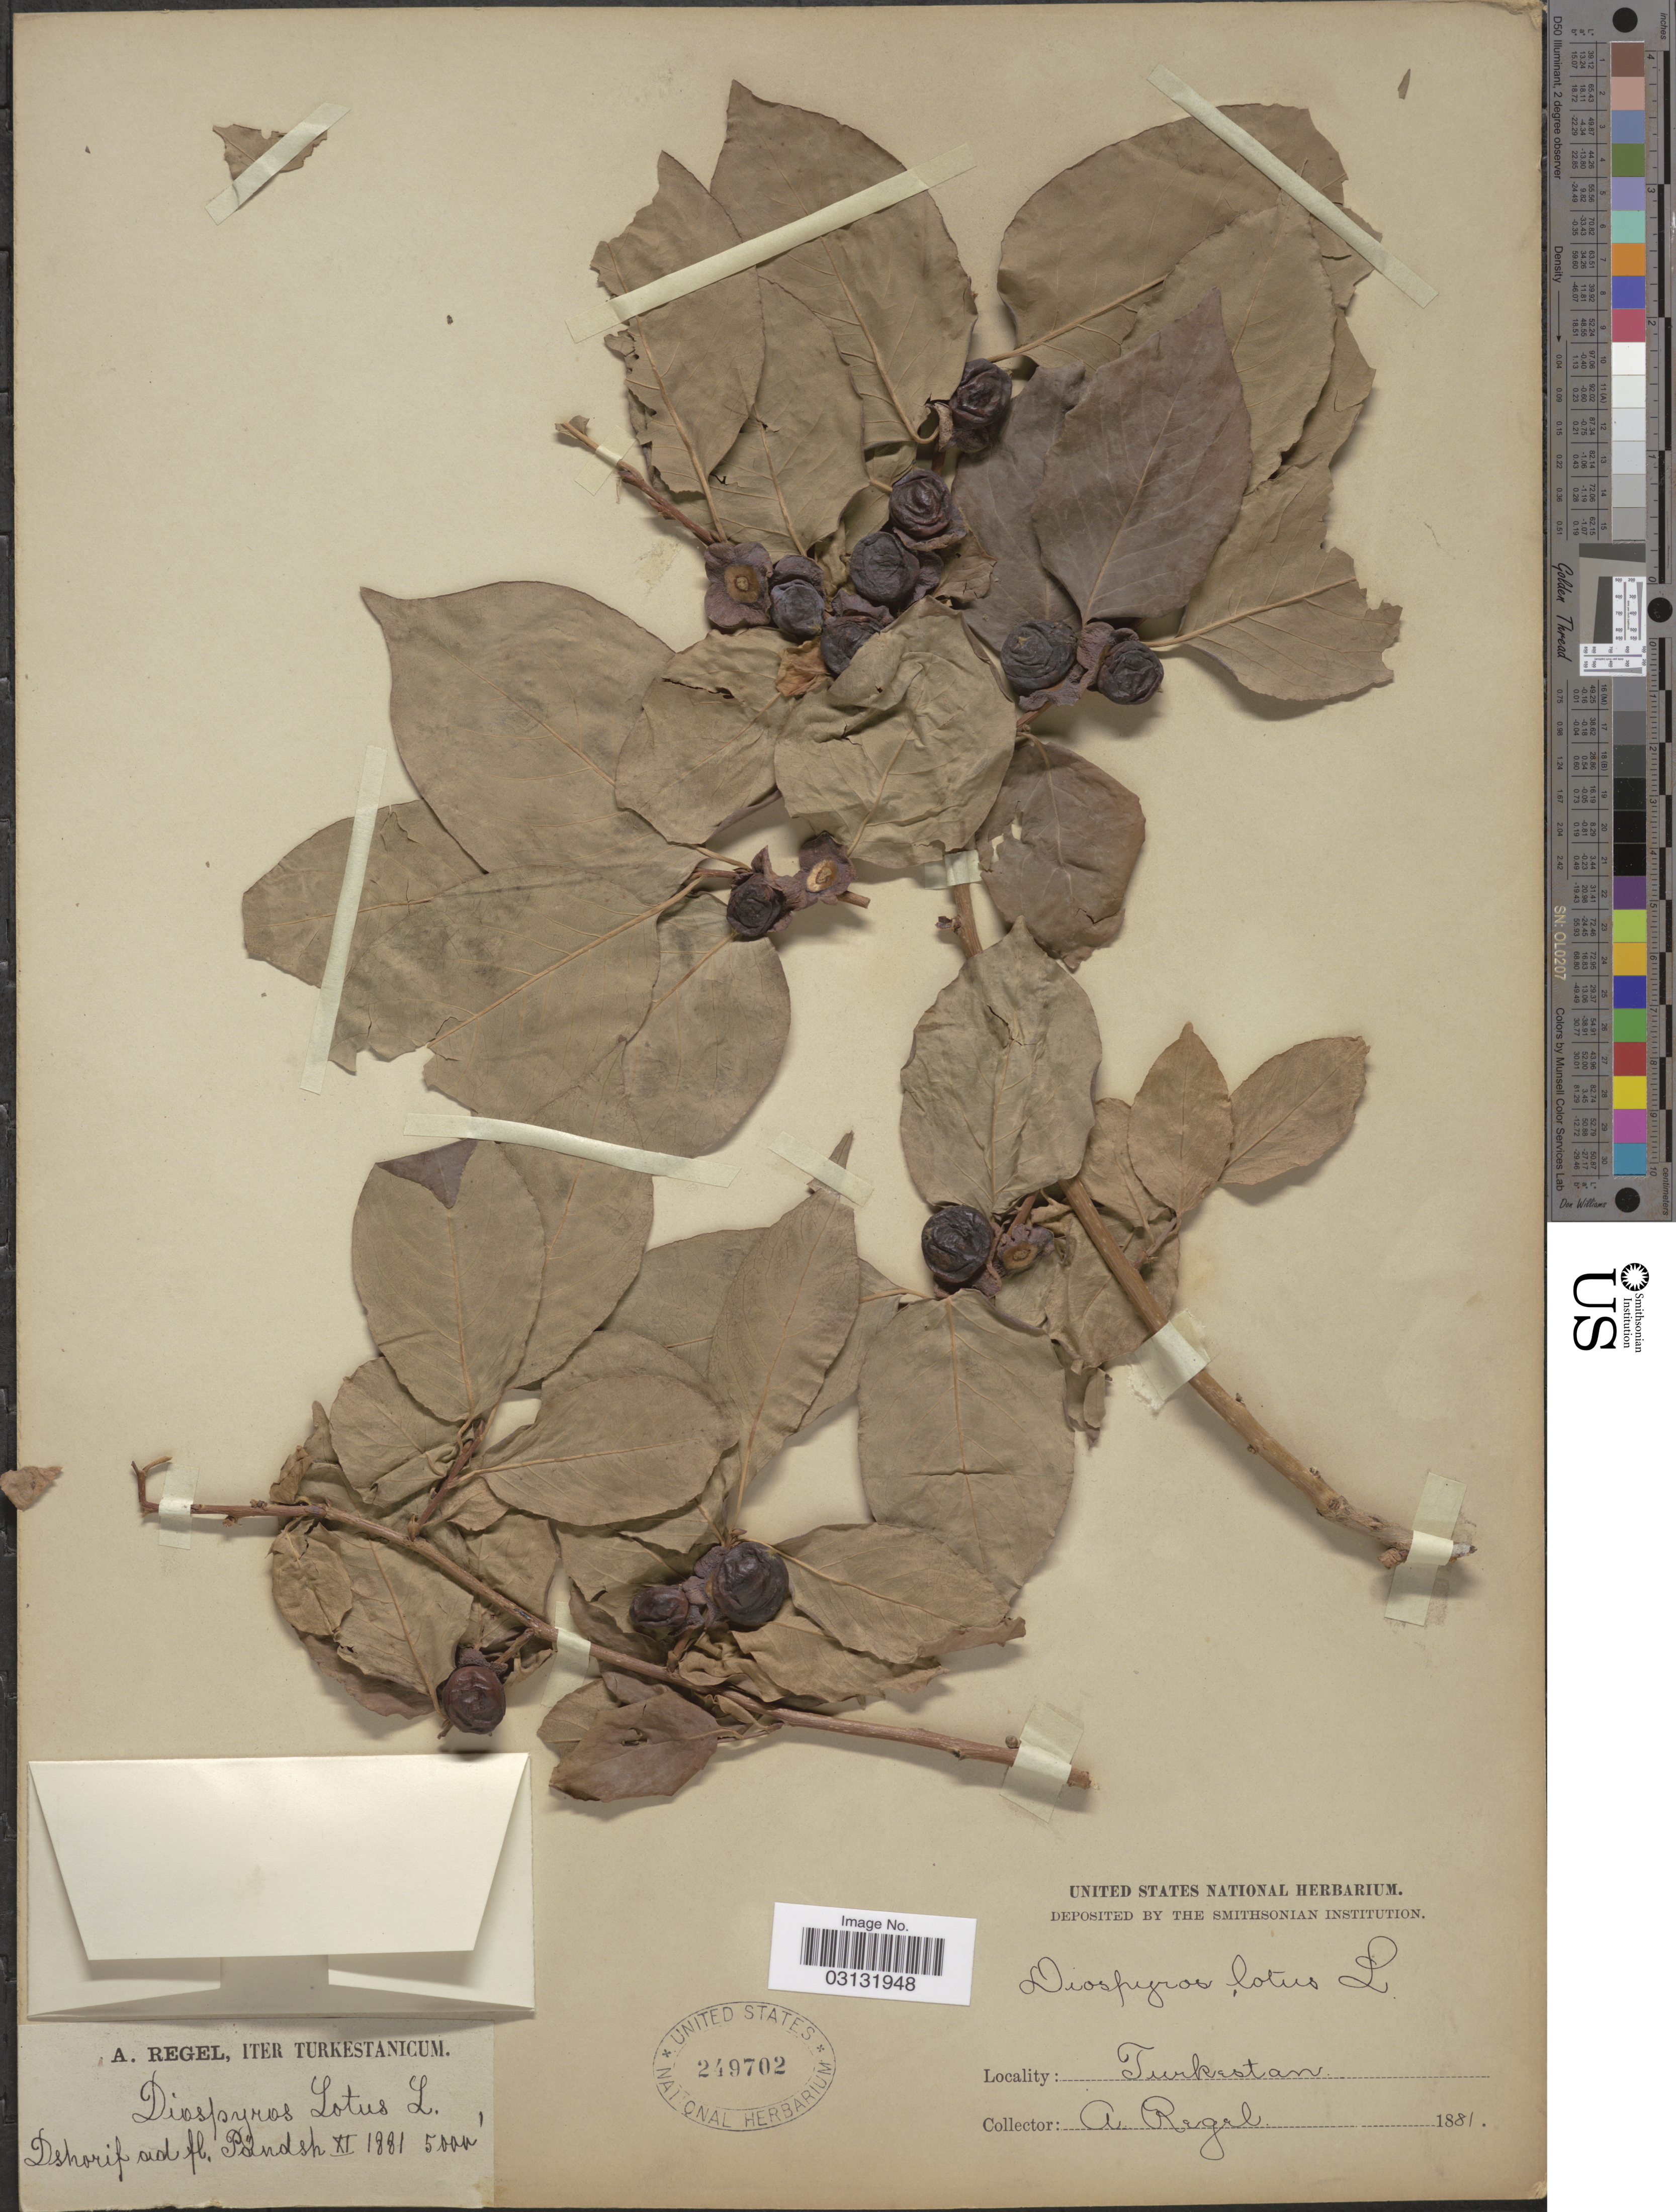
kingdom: Plantae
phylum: Tracheophyta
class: Magnoliopsida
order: Ericales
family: Ebenaceae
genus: Diospyros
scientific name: Diospyros lotus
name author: L.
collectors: A. Regel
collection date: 1881-11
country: Turkey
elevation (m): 1524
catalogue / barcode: US 249702